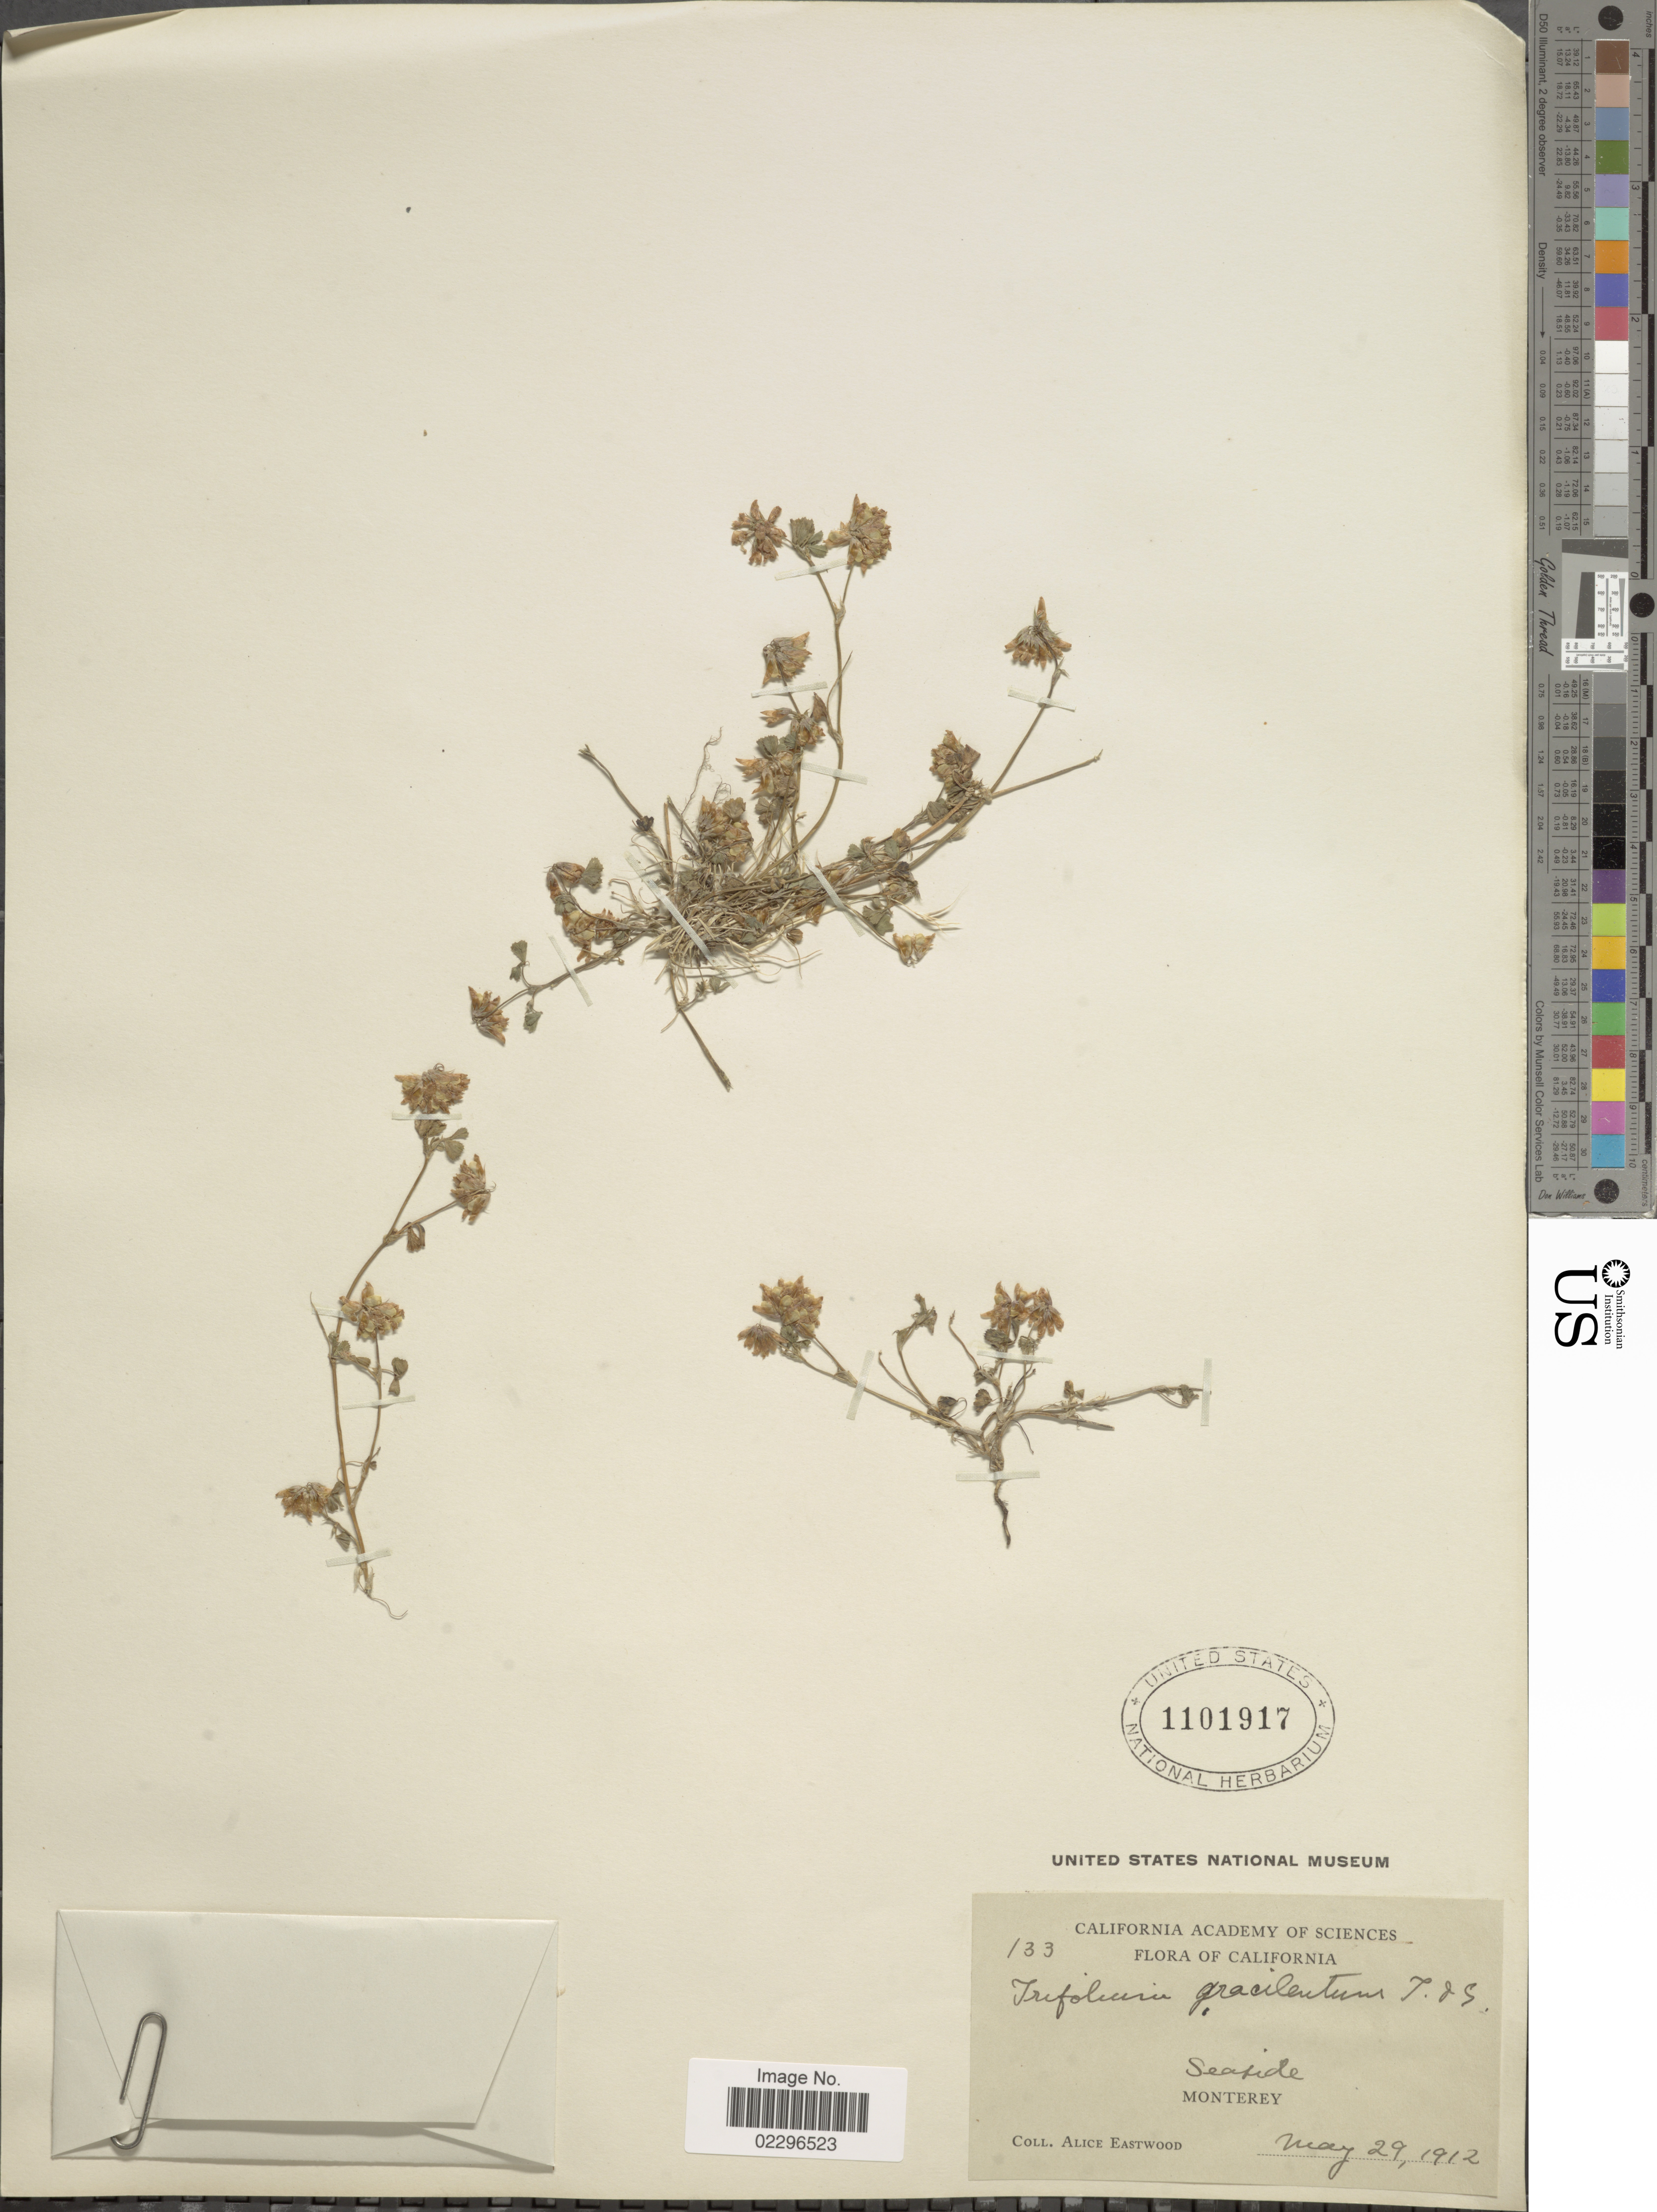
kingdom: Plantae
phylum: Tracheophyta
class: Magnoliopsida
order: Fabales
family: Fabaceae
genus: Trifolium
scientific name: Trifolium gracilentum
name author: Torr. & A. Gray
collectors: A. Eastwood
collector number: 133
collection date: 1912-05-29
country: United States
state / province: California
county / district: Monterey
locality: Seaside, Monterey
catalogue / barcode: US 1101917